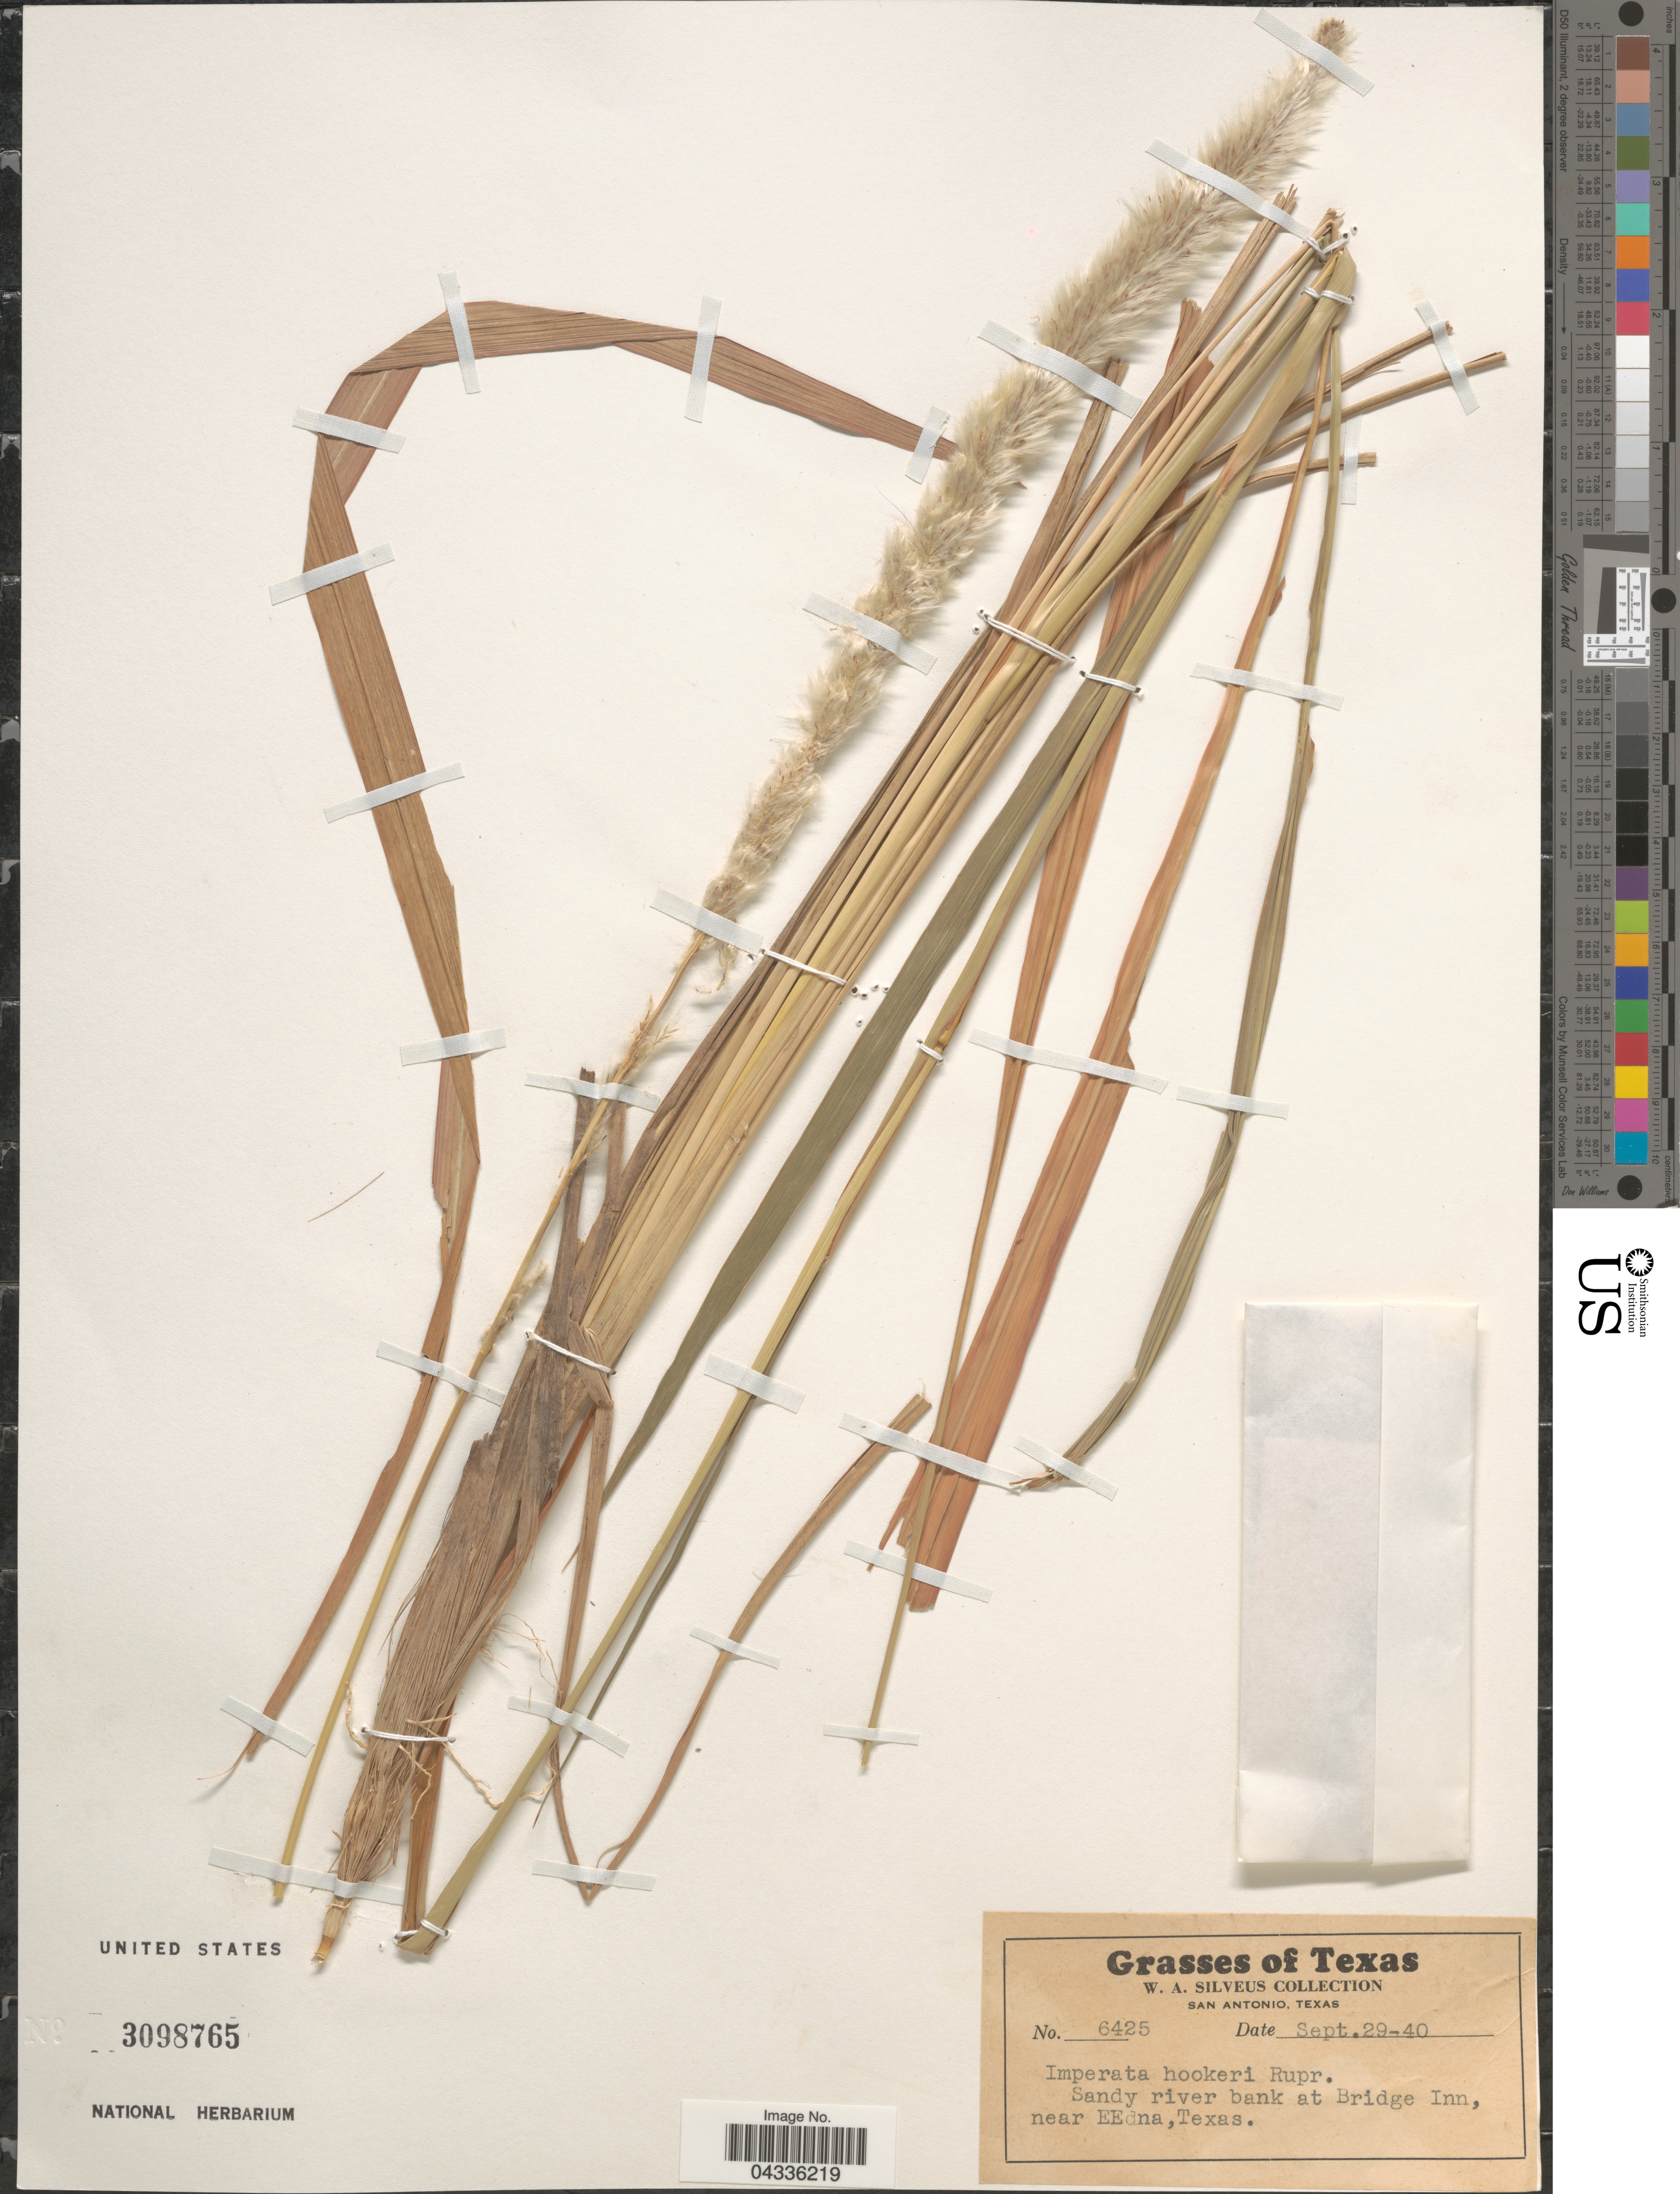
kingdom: Plantae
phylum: Tracheophyta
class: Liliopsida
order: Poales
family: Poaceae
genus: Imperata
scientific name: Imperata brevifolia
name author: Vasey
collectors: W. Silveus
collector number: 6425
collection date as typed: Transcribed d/m/y: 29/9/40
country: United States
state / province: Texas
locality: Sandy river bank at Bridge Inn, near Eedna.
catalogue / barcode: US 3098765